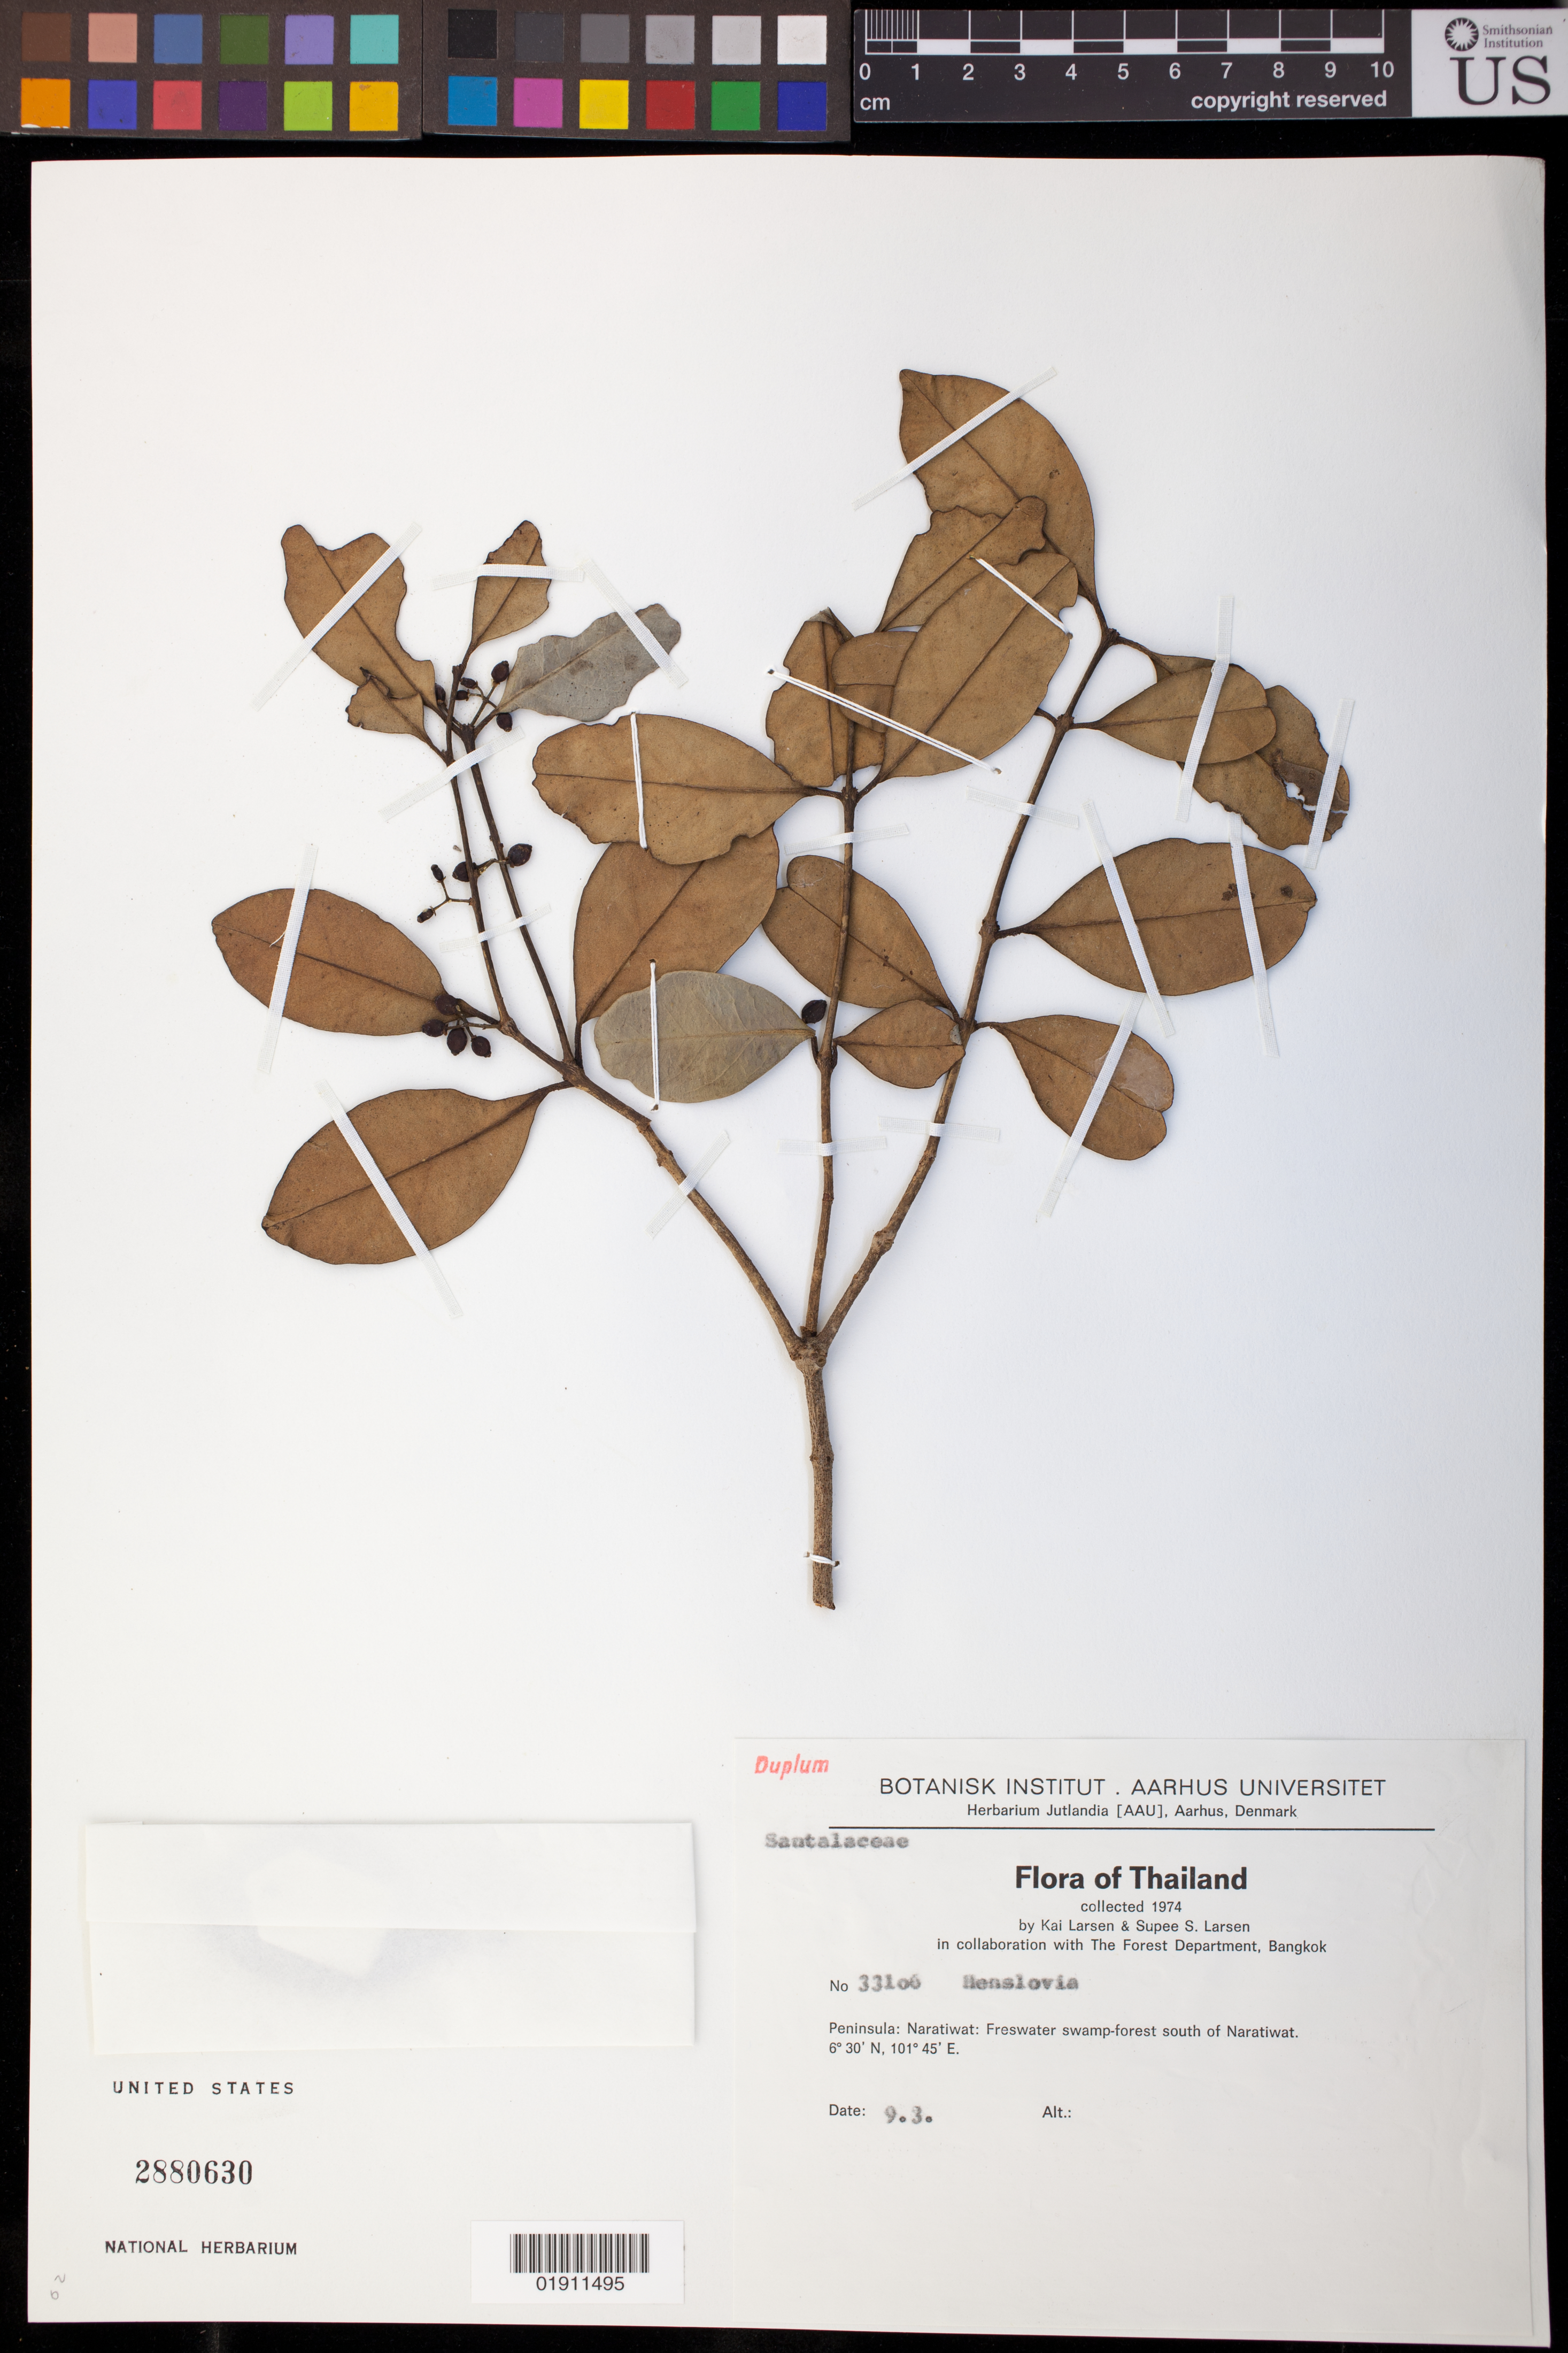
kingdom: Plantae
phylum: Tracheophyta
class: Magnoliopsida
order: Santalales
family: Amphorogynaceae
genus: Dendrotrophe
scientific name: Dendrotrophe sp.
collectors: K. Larsen & S. Larsen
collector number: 33106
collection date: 1974-03-09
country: Thailand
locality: Peninsula: Naratiwat: Freshwater swamp-forest south of Naratiwat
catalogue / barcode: US 2880630